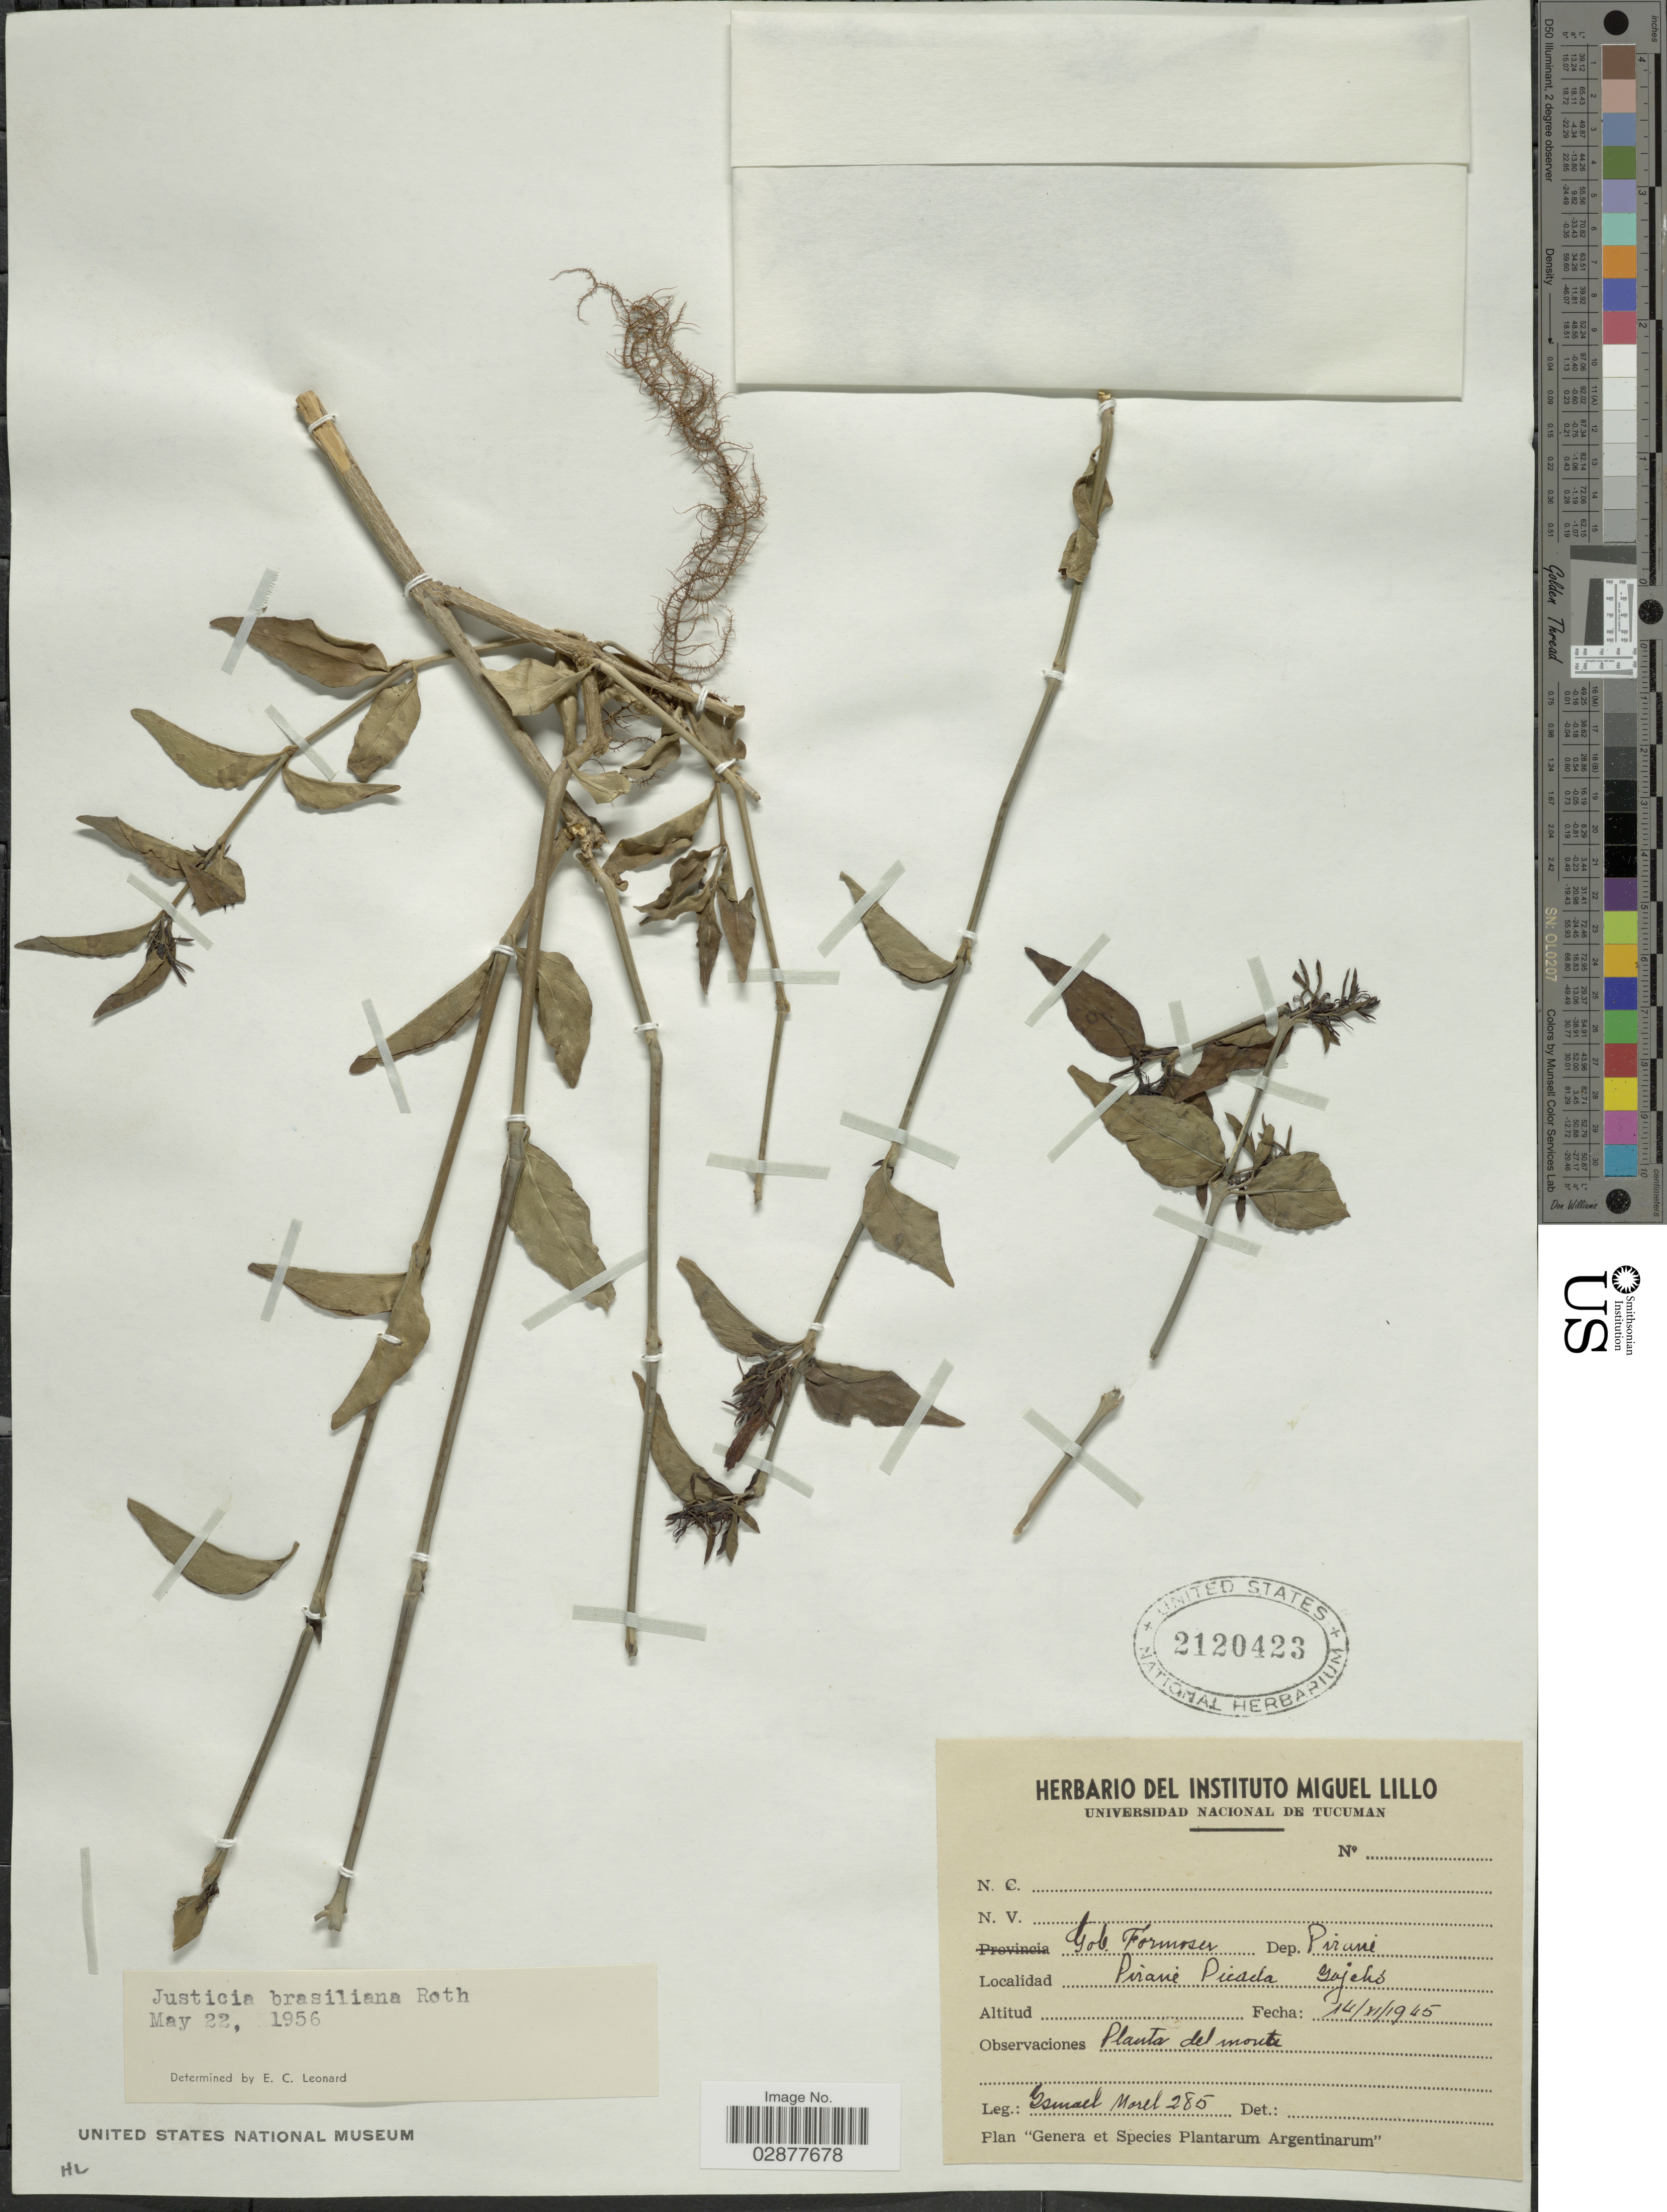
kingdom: Plantae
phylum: Tracheophyta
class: Magnoliopsida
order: Lamiales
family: Acanthaceae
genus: Justicia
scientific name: Justicia brasiliana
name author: Roth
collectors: I. Morel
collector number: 285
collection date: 1945-11-14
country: Argentina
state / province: Formosa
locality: Gob. Formosa, Dep. Pirané. Pirané Picada Gajekó.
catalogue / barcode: US 2120423